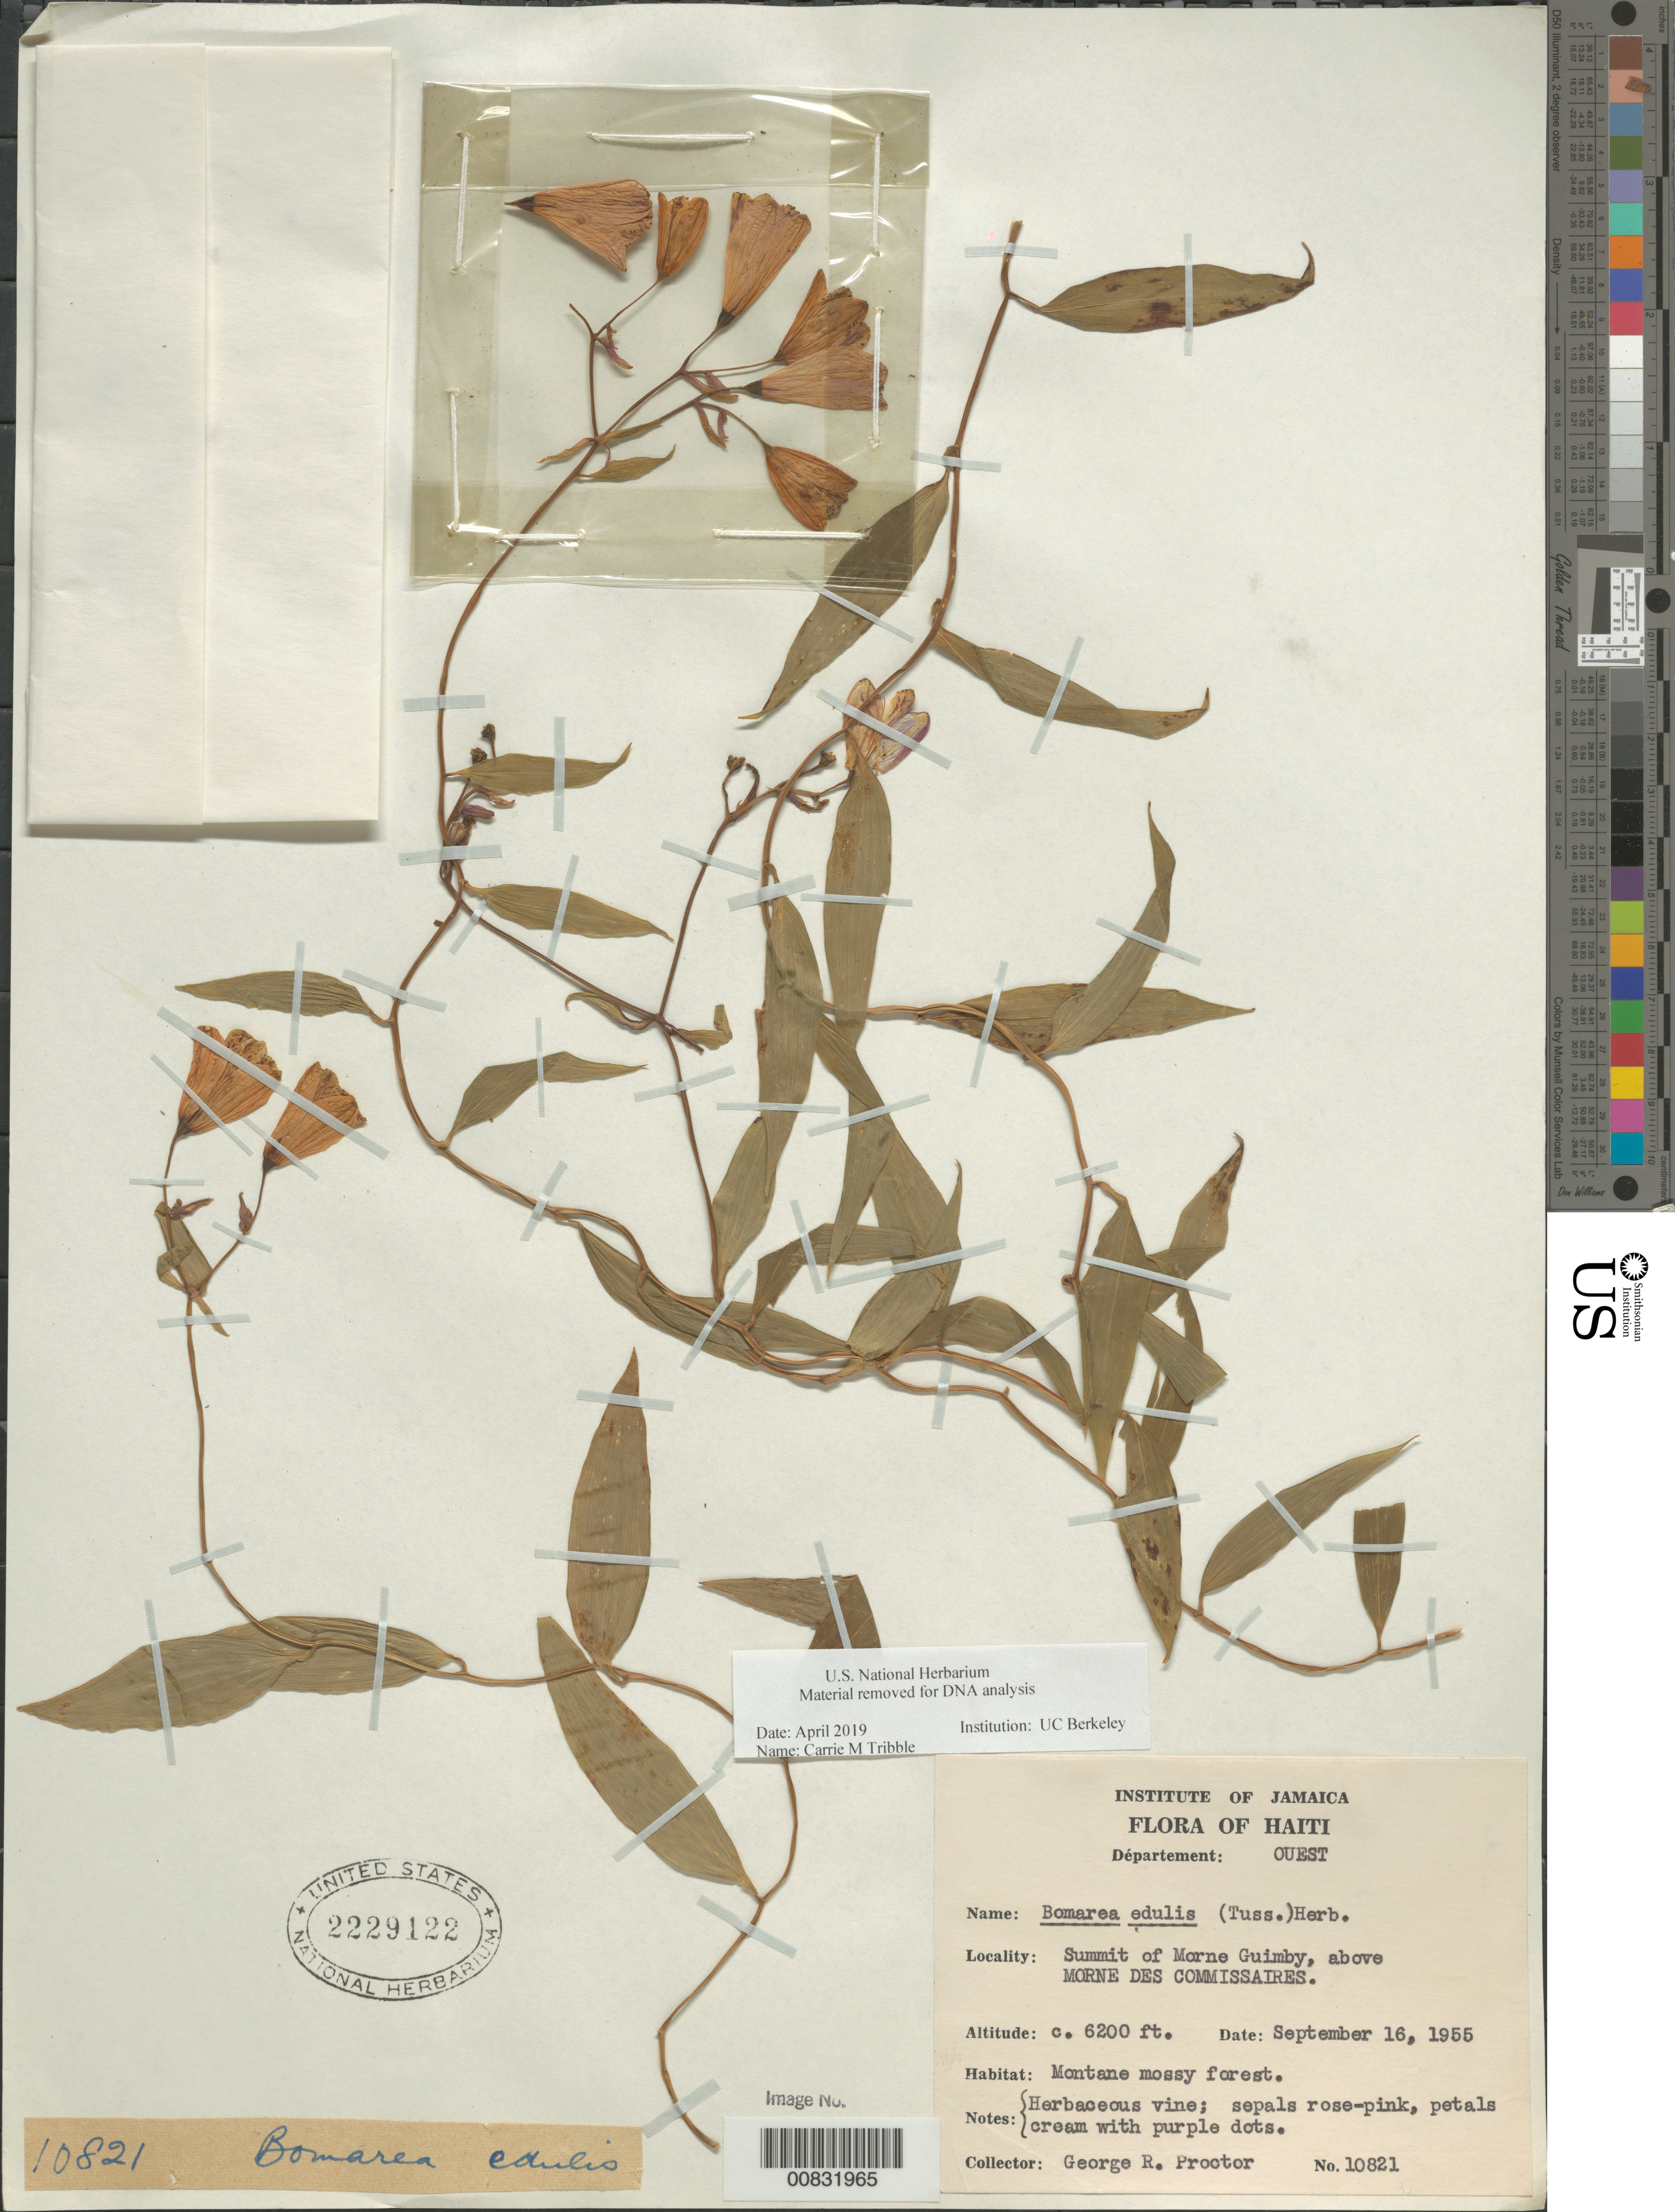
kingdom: Plantae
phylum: Tracheophyta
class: Liliopsida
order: Liliales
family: Alstroemeriaceae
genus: Bomarea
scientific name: Bomarea edulis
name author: (Tussac) Herb.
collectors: G. R. Proctor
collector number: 10821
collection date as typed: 16 Sep 1955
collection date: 1955-09-16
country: Haiti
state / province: Ouest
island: Hispaniola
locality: Summit of Morne Guimby, above Morne des Commissaires.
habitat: Montane mossy forest.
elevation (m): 1890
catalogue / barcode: US 2229122